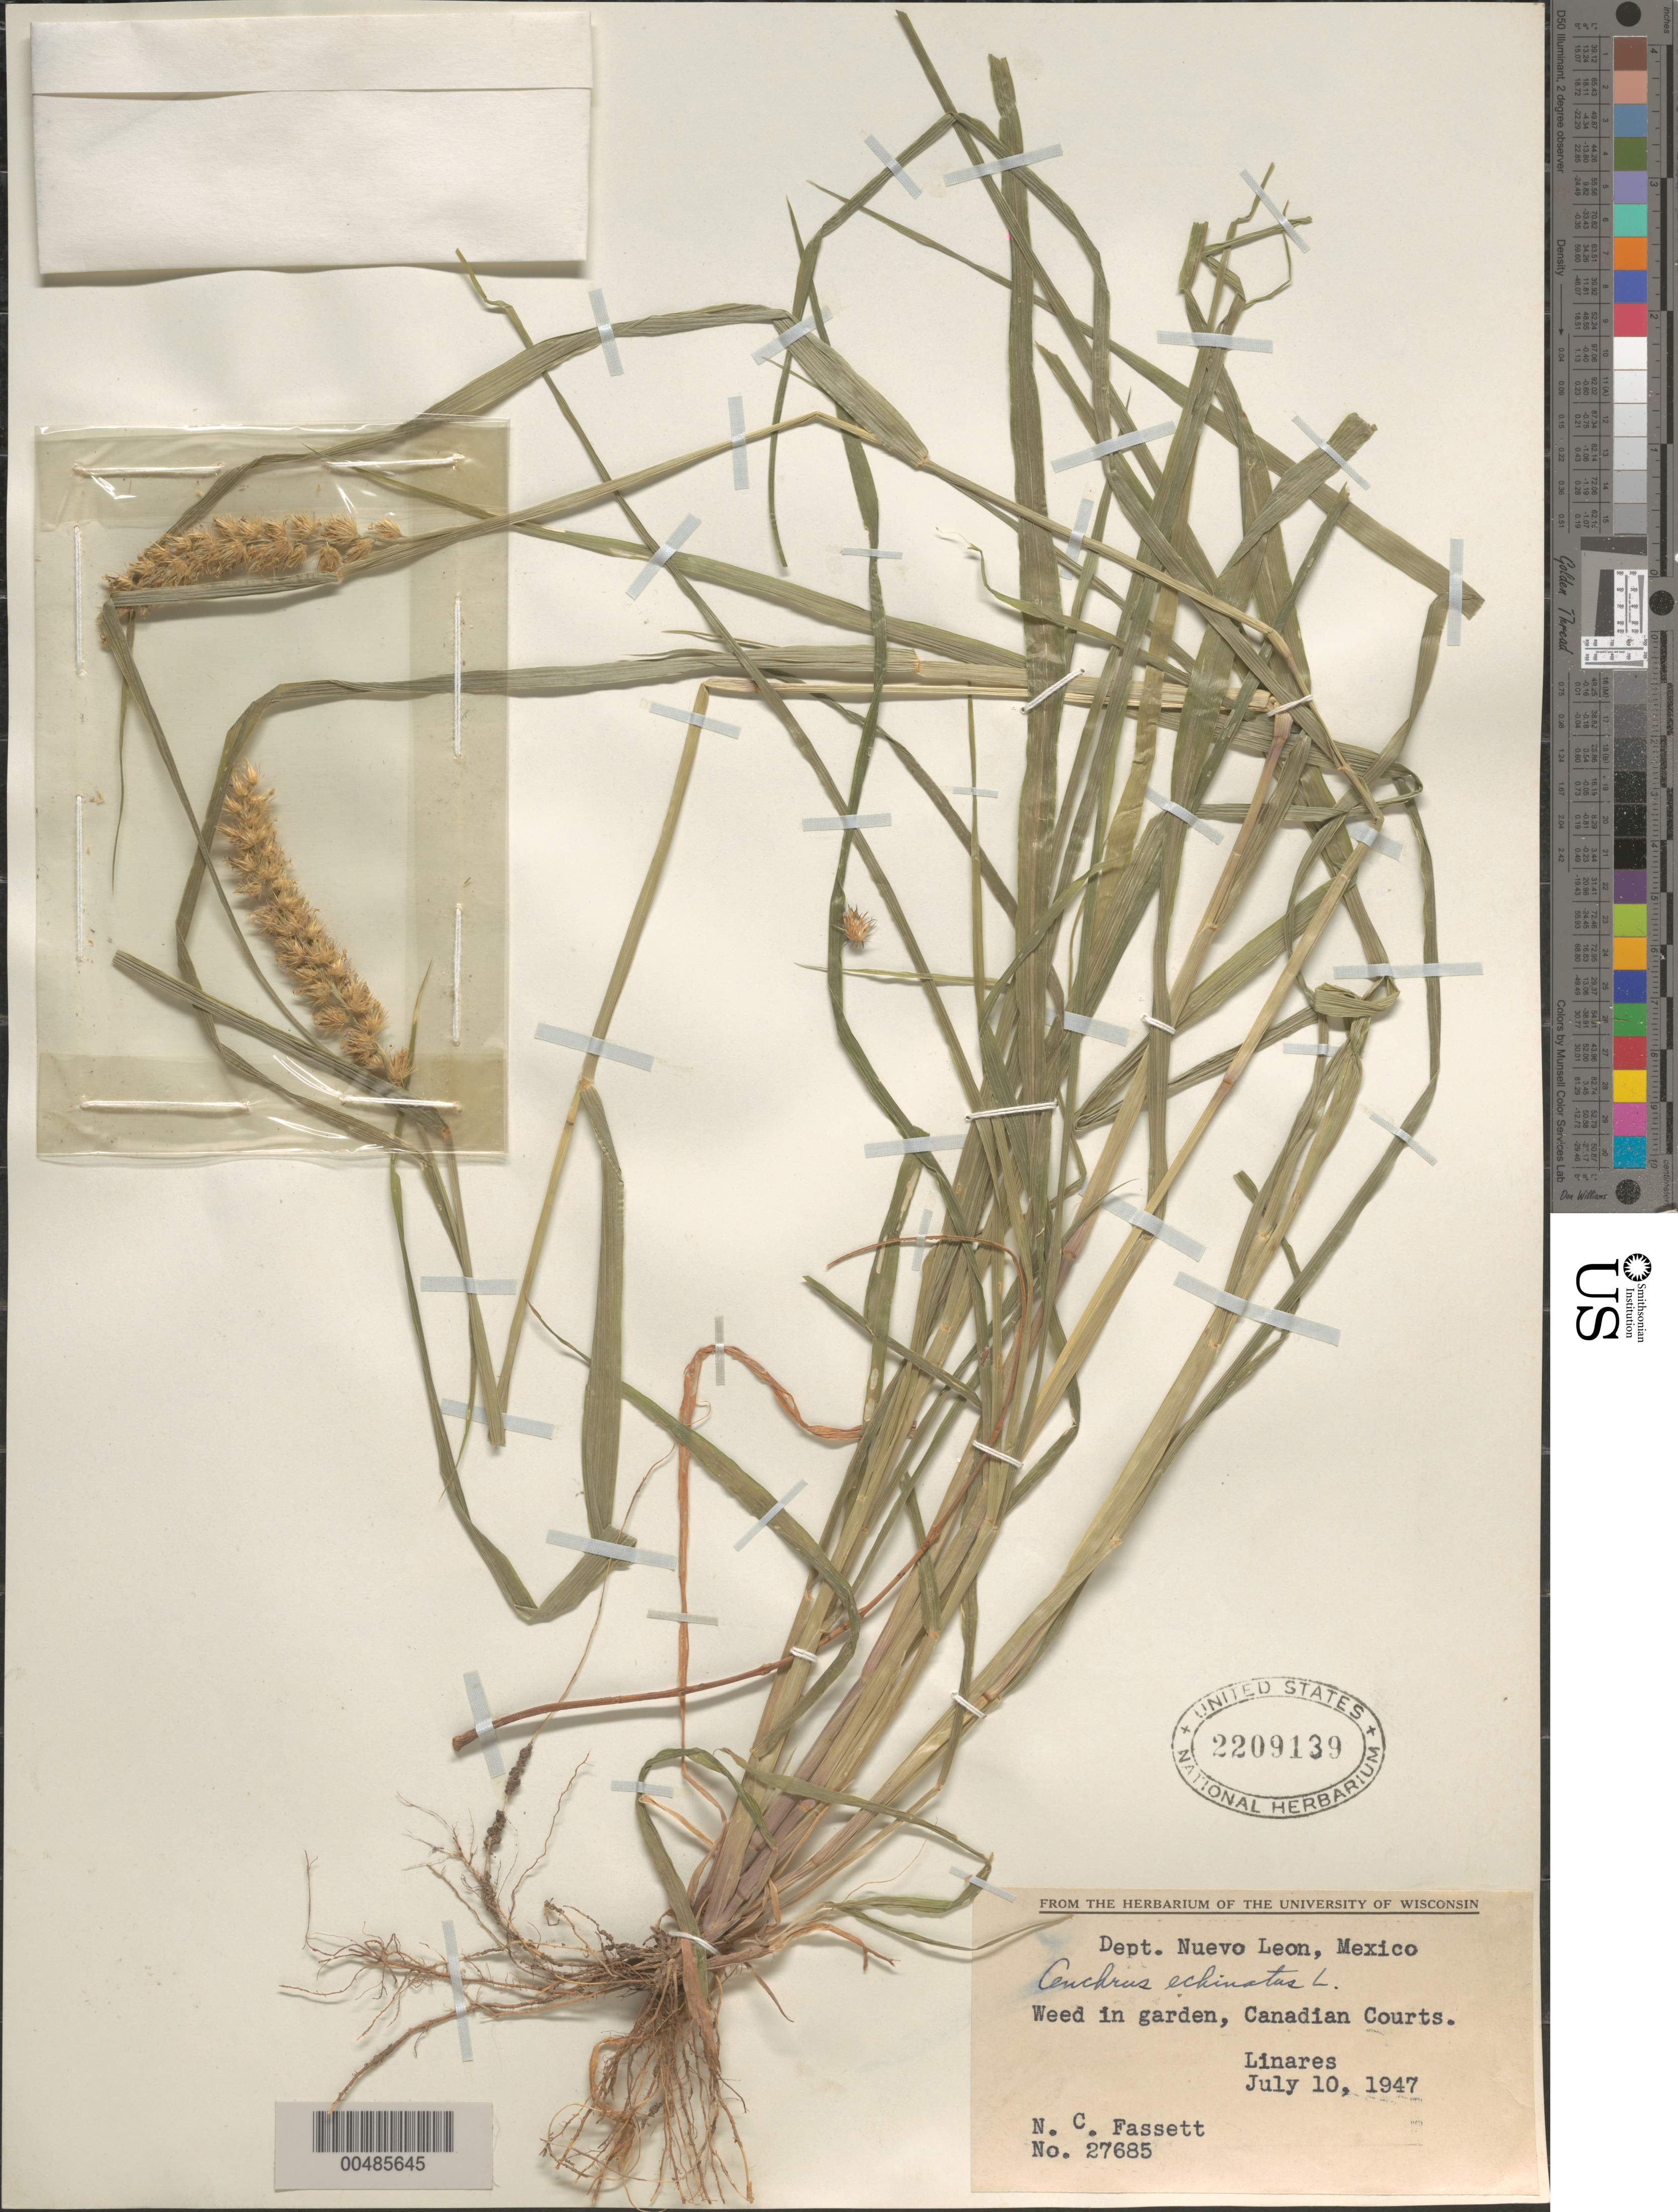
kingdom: Plantae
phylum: Tracheophyta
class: Liliopsida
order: Poales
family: Poaceae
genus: Cenchrus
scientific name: Cenchrus echinatus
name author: L.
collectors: N. C. Fassett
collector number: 27685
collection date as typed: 10 Jul 1947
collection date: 1947-07-10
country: Mexico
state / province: Nuevo León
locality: Canadian Courts, Linares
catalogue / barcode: US 2209139